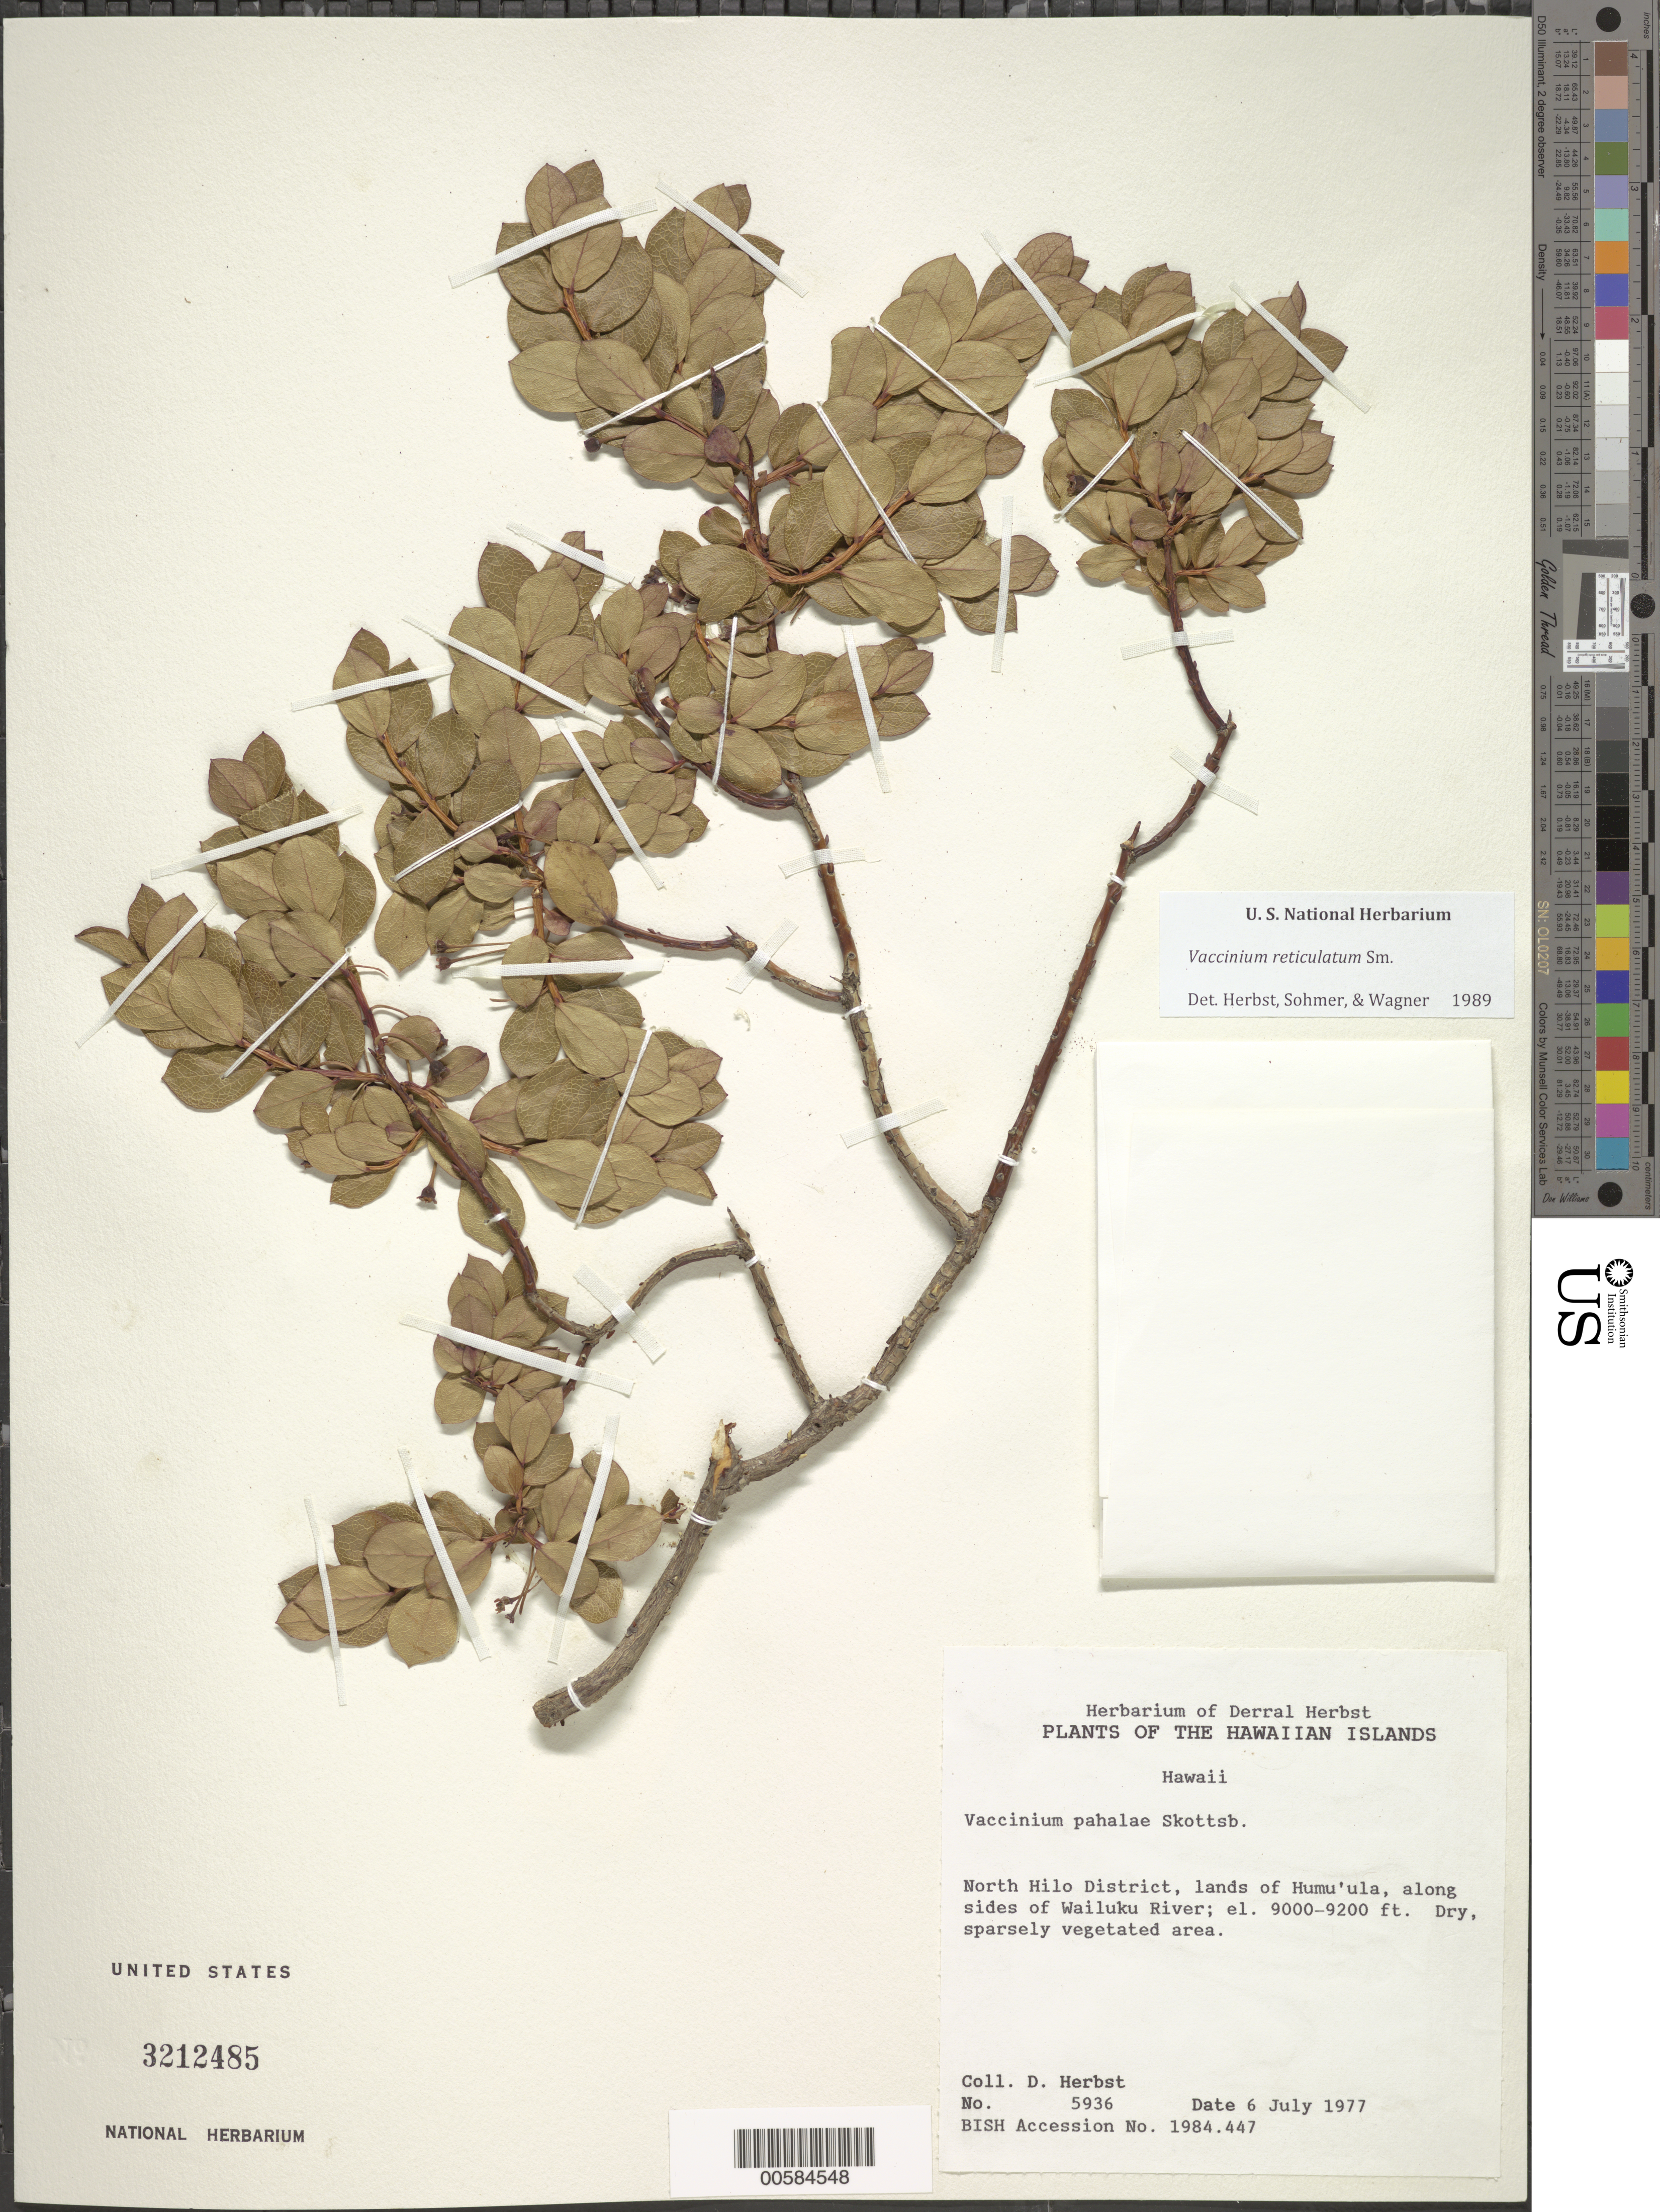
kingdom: Plantae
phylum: Tracheophyta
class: Magnoliopsida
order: Ericales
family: Ericaceae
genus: Vaccinium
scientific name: Vaccinium reticulatum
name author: Sm.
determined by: Herbst, D. R.; Sohmer, S. H.; Wagner, W. L.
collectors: D. R. Herbst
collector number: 5936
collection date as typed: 6 Jul 1977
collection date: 1977-07-06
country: United States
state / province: Hawaii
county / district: Hawaii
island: Hawaii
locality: N Hilo District, lands of Humu'ula, along sides of Wailuku River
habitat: Dry, sparsely vegetated area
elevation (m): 2743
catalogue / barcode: US 3212485